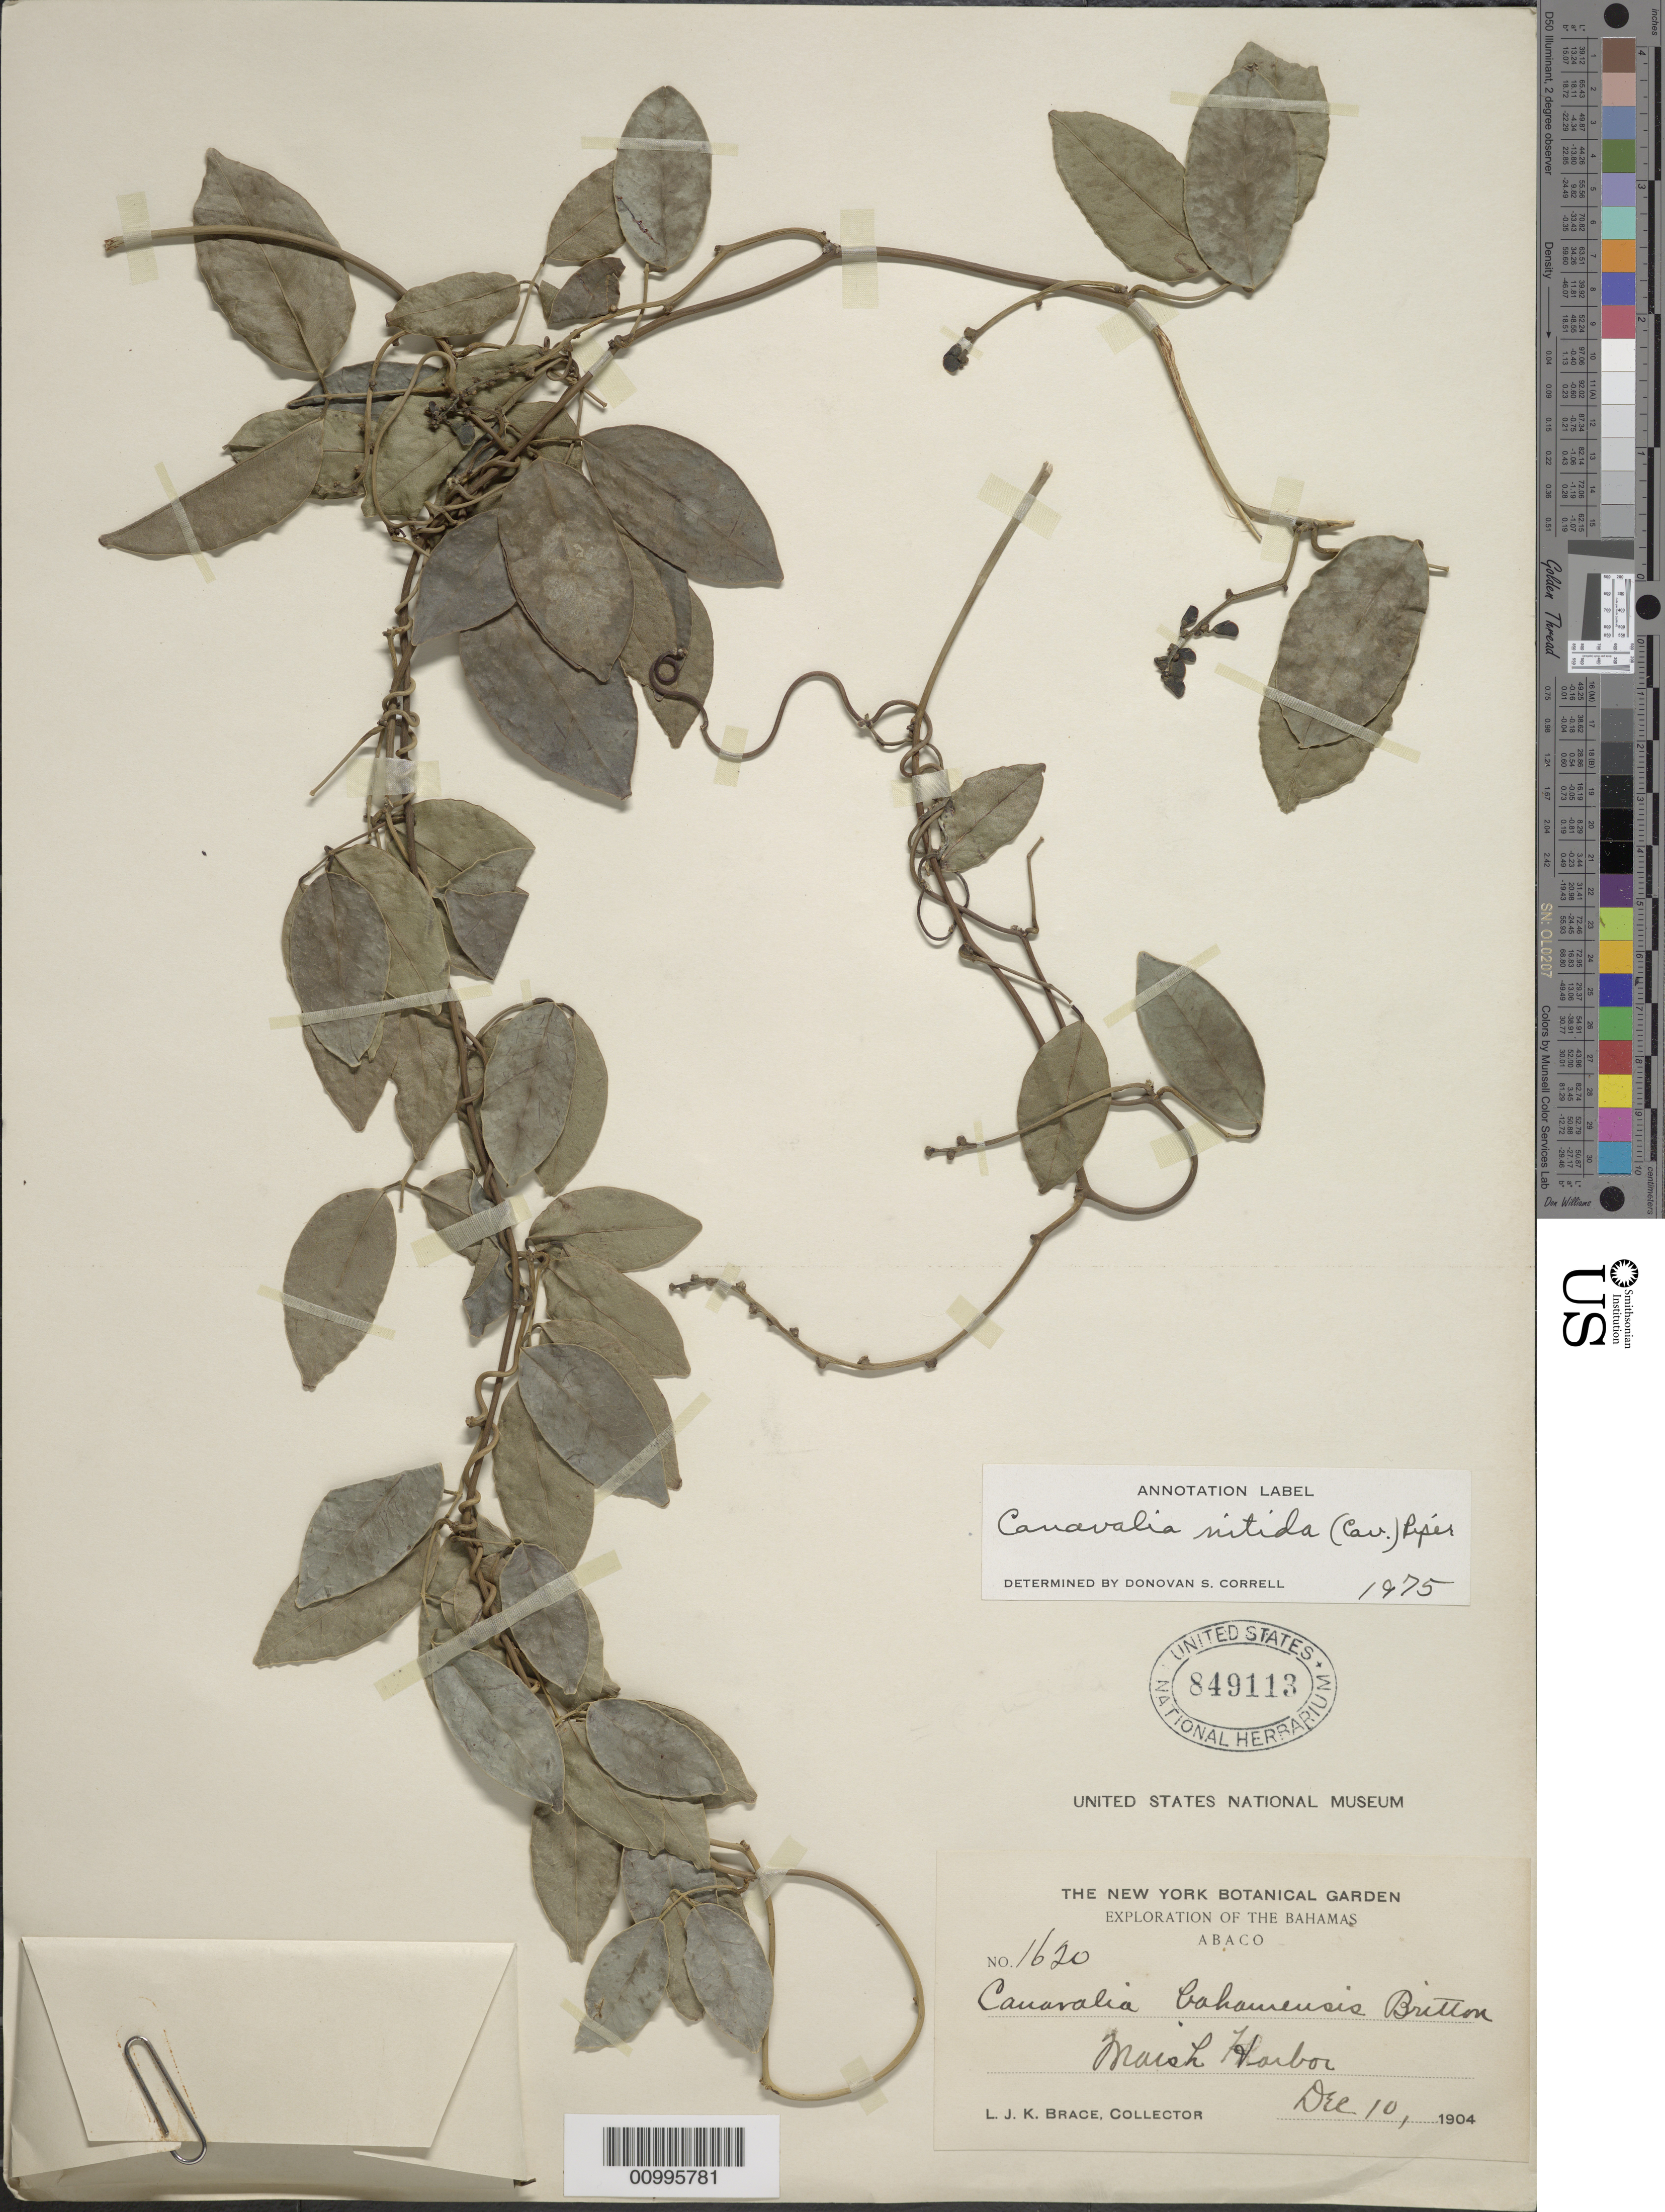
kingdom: Plantae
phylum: Tracheophyta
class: Magnoliopsida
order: Fabales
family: Fabaceae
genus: Canavalia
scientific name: Canavalia nitida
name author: (Cav.) Piper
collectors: L. J. K. Brace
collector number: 1620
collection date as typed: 10 Dec 1904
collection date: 1904-12-10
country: Bahamas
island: Abaco I.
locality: Abaco. Marsh Harbour.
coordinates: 0 N, 0 E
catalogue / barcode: US 849113